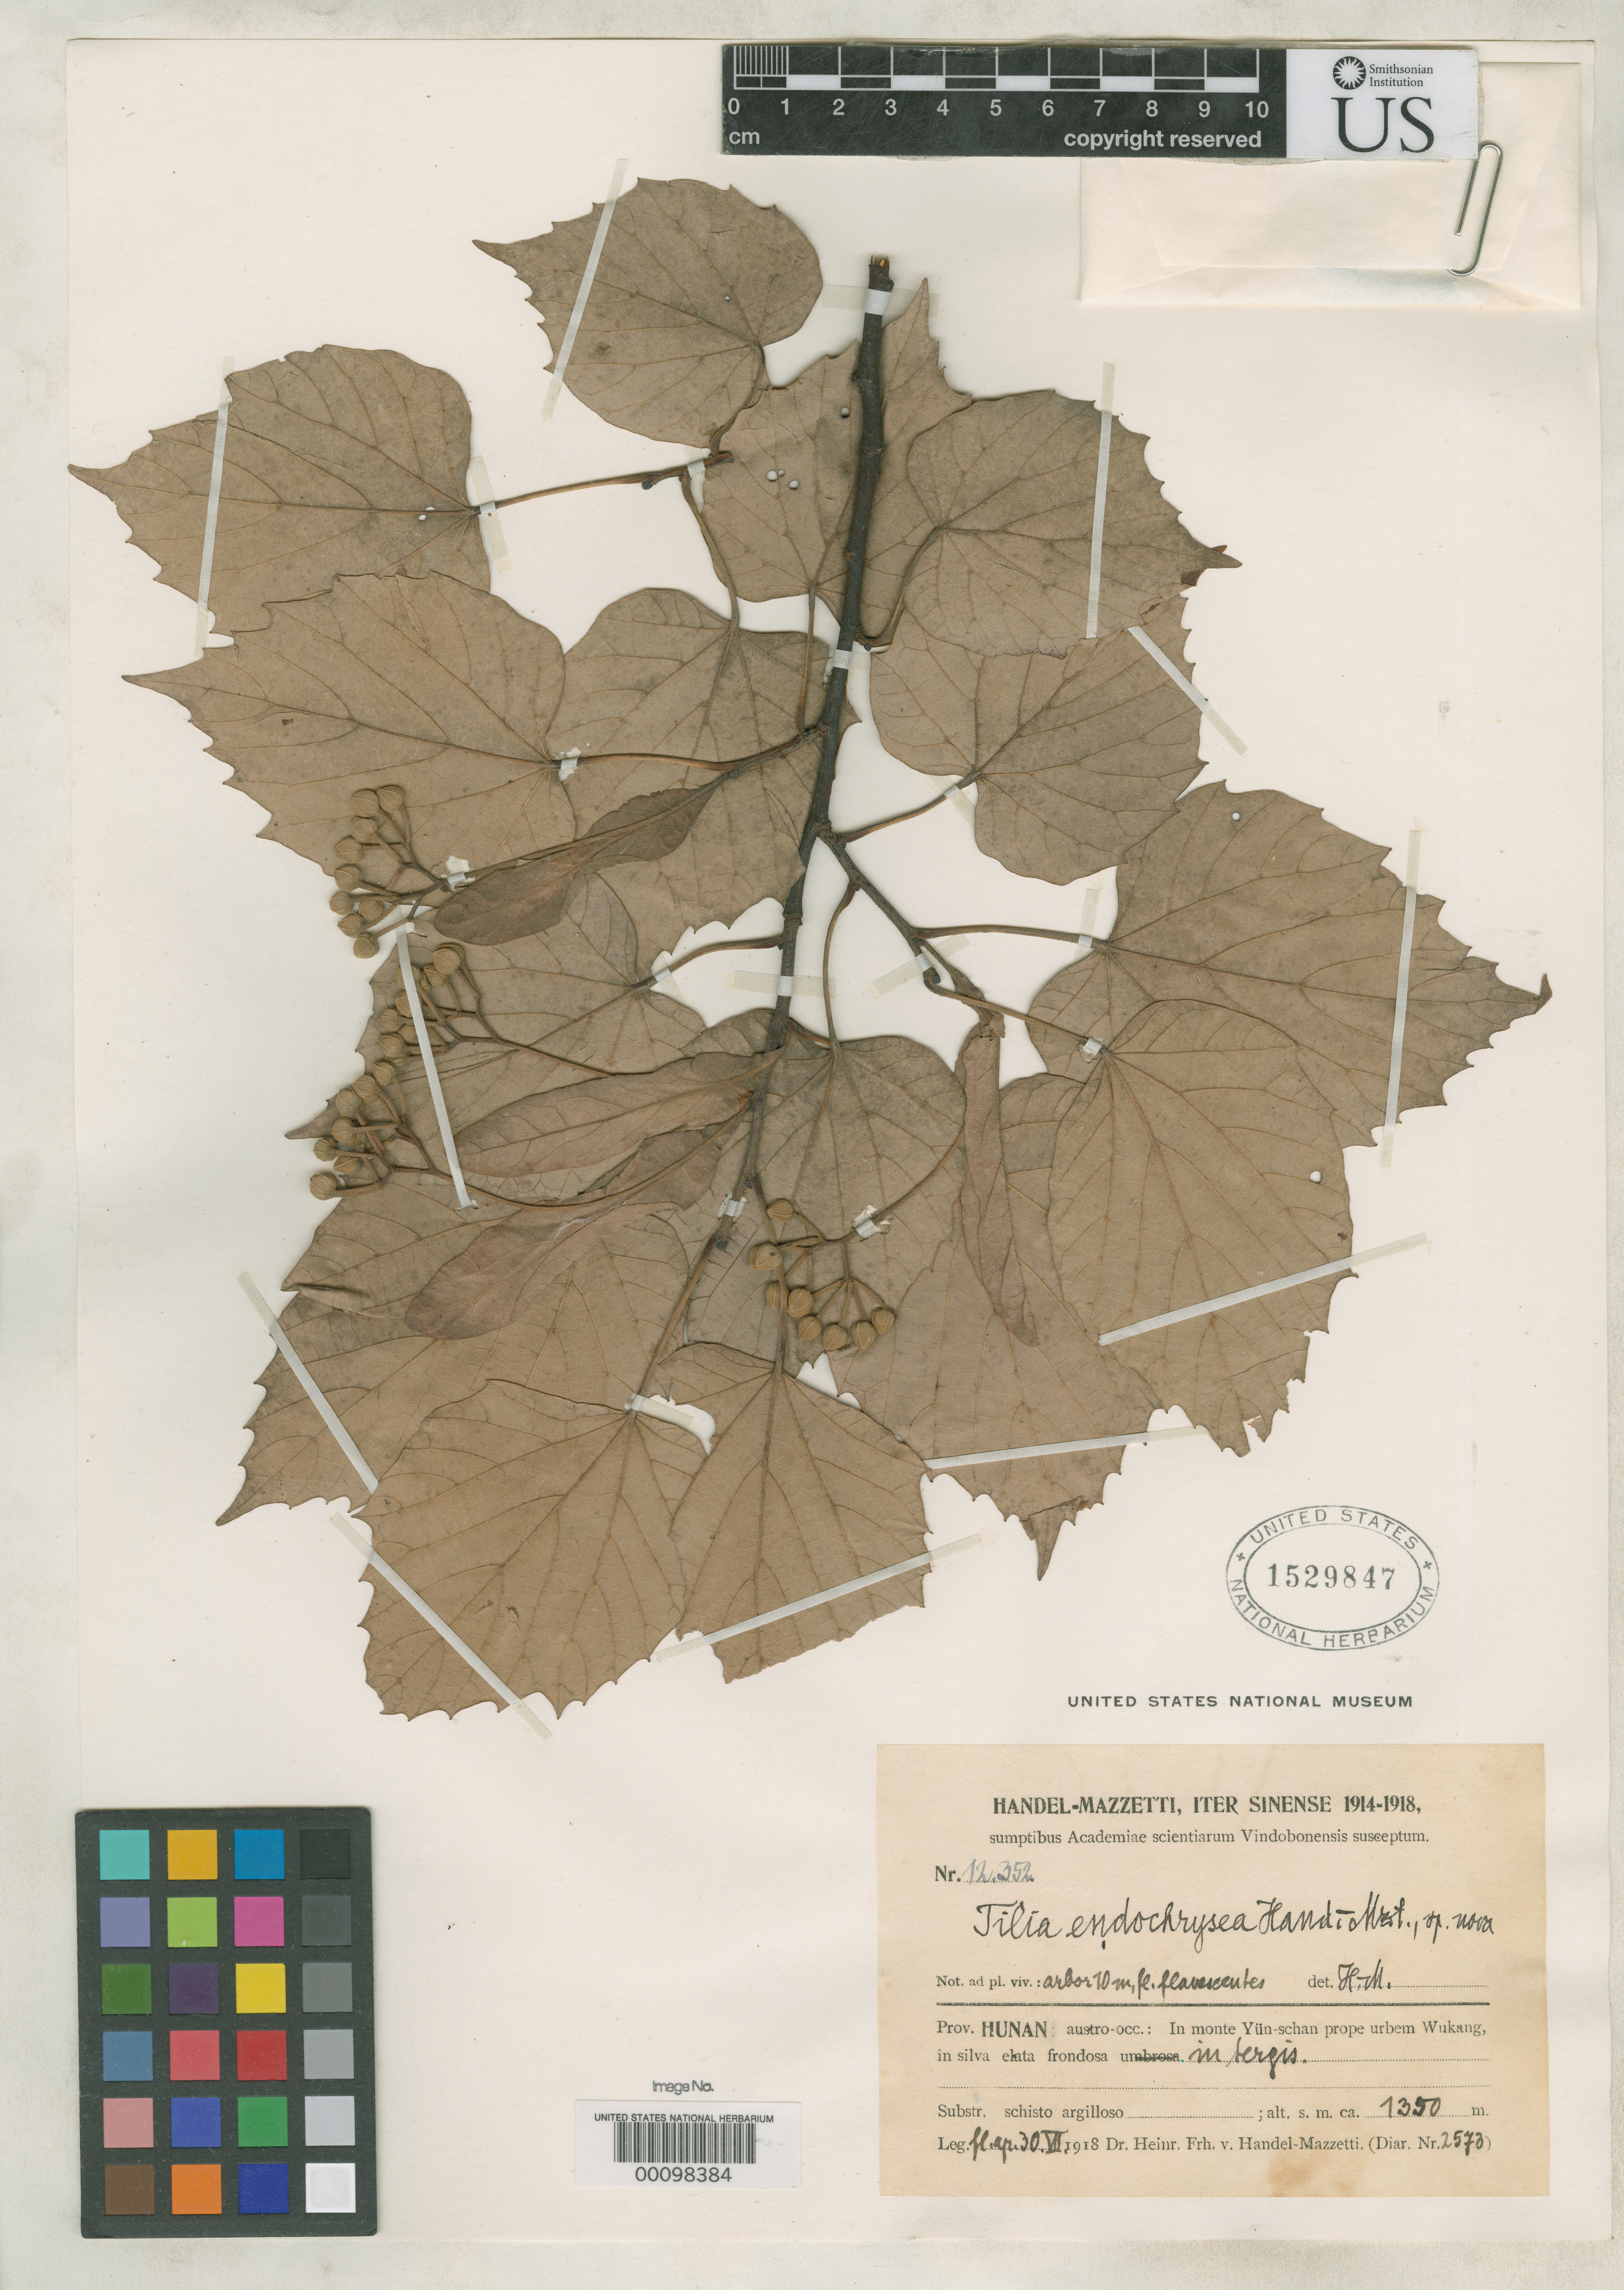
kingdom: Plantae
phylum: Tracheophyta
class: Magnoliopsida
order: Malvales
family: Malvaceae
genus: Tilia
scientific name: Tilia endochrysea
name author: Hand.-Mazz.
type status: Isotype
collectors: H. Handel-Mazzetti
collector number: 12352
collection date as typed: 30 Jul 1918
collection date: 1918-07-30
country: China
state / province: Henan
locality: "in Monte Yunschan prope urbem Wukang"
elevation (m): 1350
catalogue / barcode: US 1529847